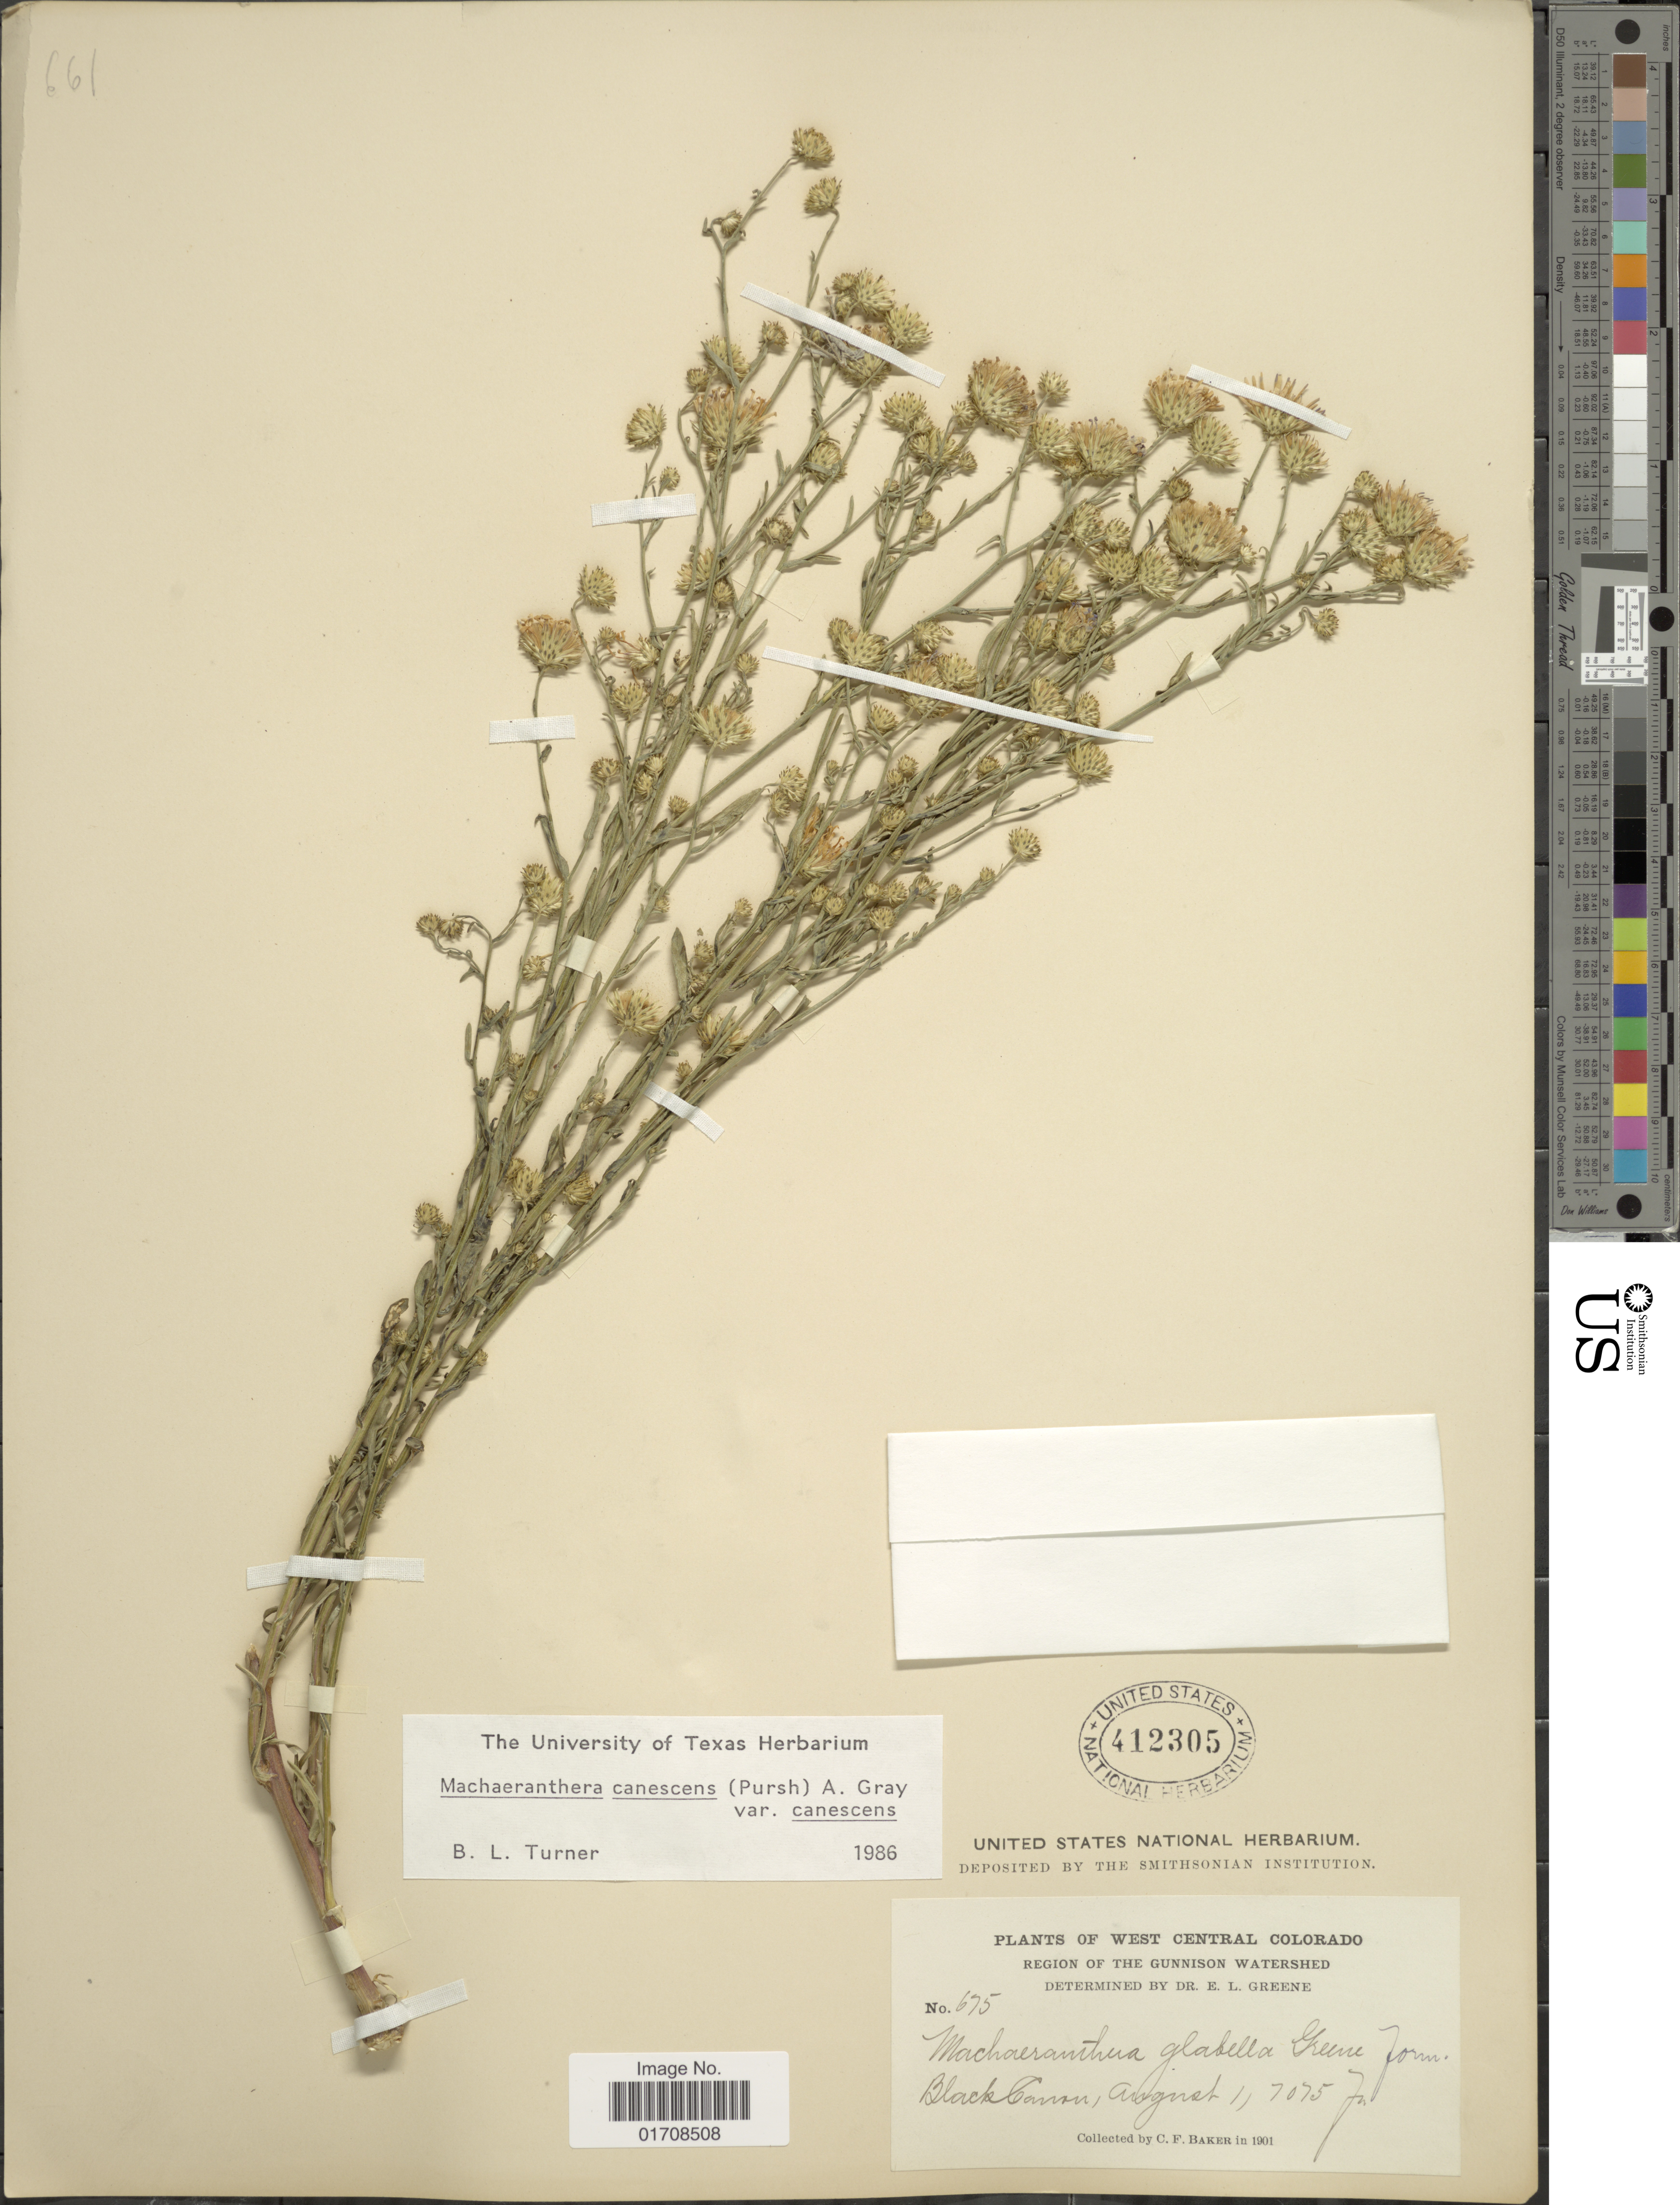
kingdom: Plantae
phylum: Tracheophyta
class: Magnoliopsida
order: Asterales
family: Asteraceae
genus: Machaeranthera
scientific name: Machaeranthera canescens var. canescens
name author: (Pursh) A. Gray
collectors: C. F. Baker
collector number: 675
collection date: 1901-08-01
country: United States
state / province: Colorado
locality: West Central Colorado, Region of the Gunnison Watershed, Black Canon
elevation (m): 2156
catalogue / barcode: US 412305